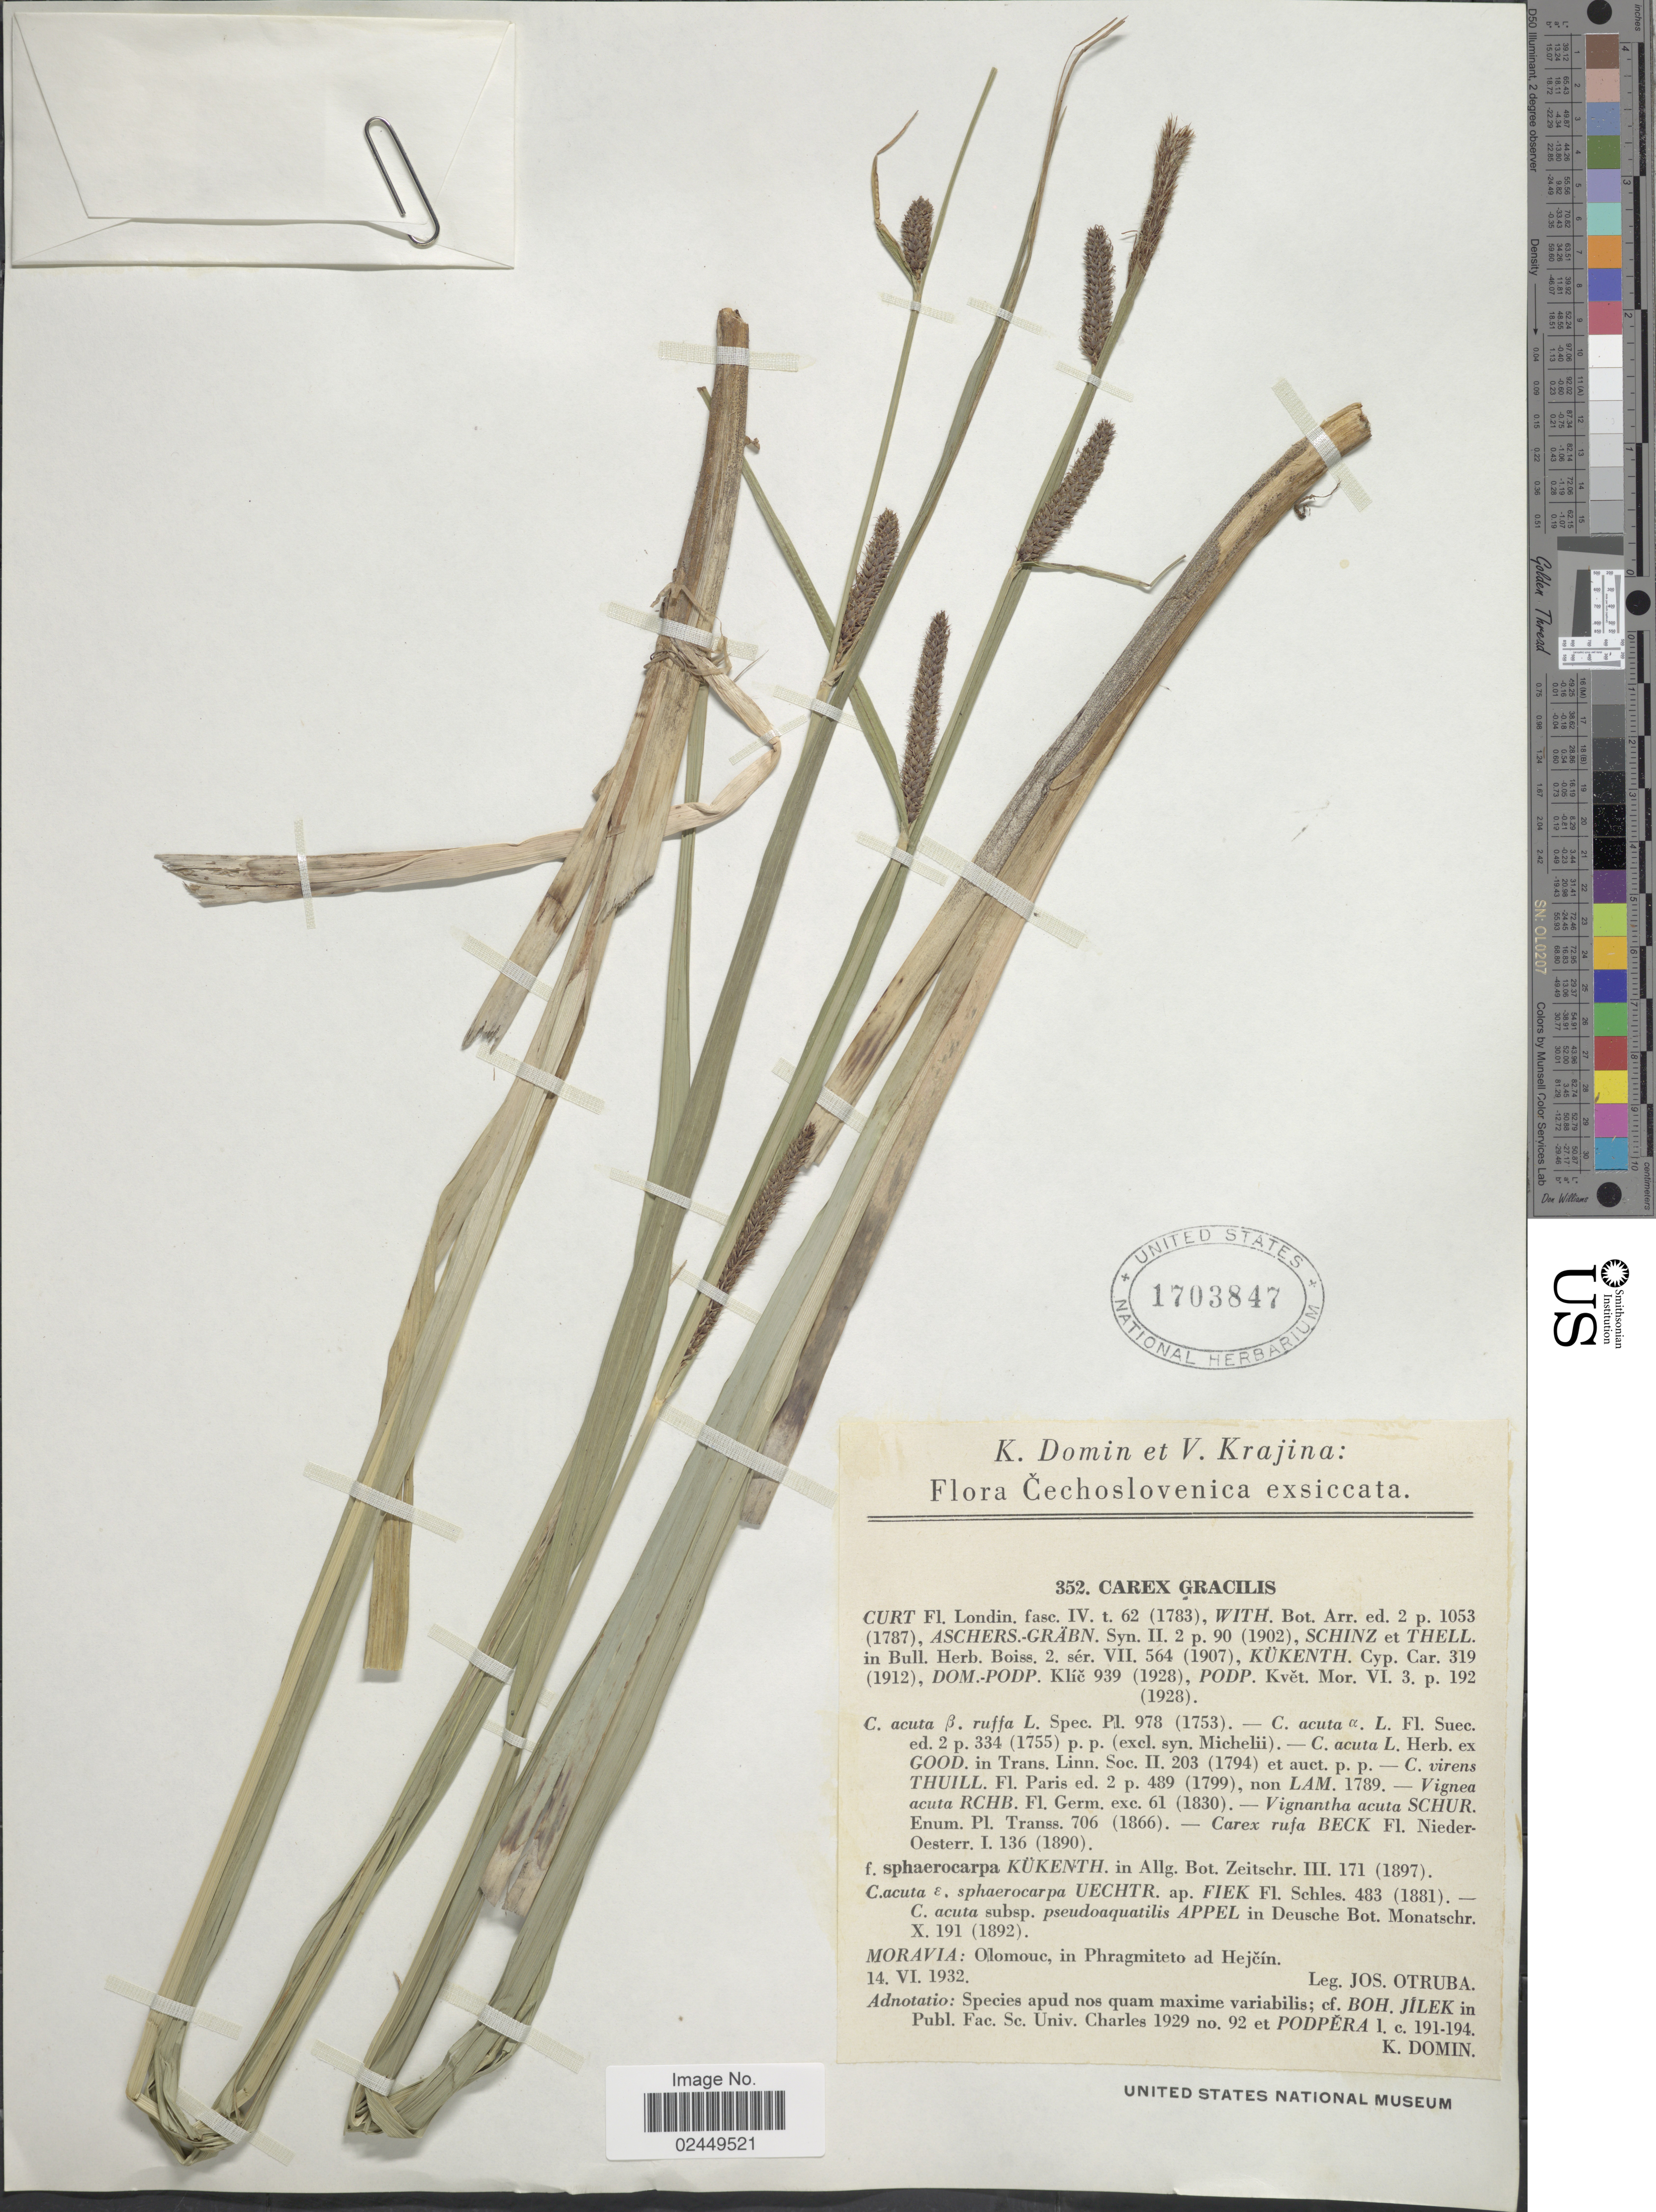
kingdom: Plantae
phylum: Tracheophyta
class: Liliopsida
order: Poales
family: Cyperaceae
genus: Carex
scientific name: Carex acuta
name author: L.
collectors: J. Otruba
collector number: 352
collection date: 1932-06-14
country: Czechia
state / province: Olomouc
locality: Moravia: Olomouc, in Phragmiteto ad Hejcin. Cechoslovenica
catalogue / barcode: US 1703847